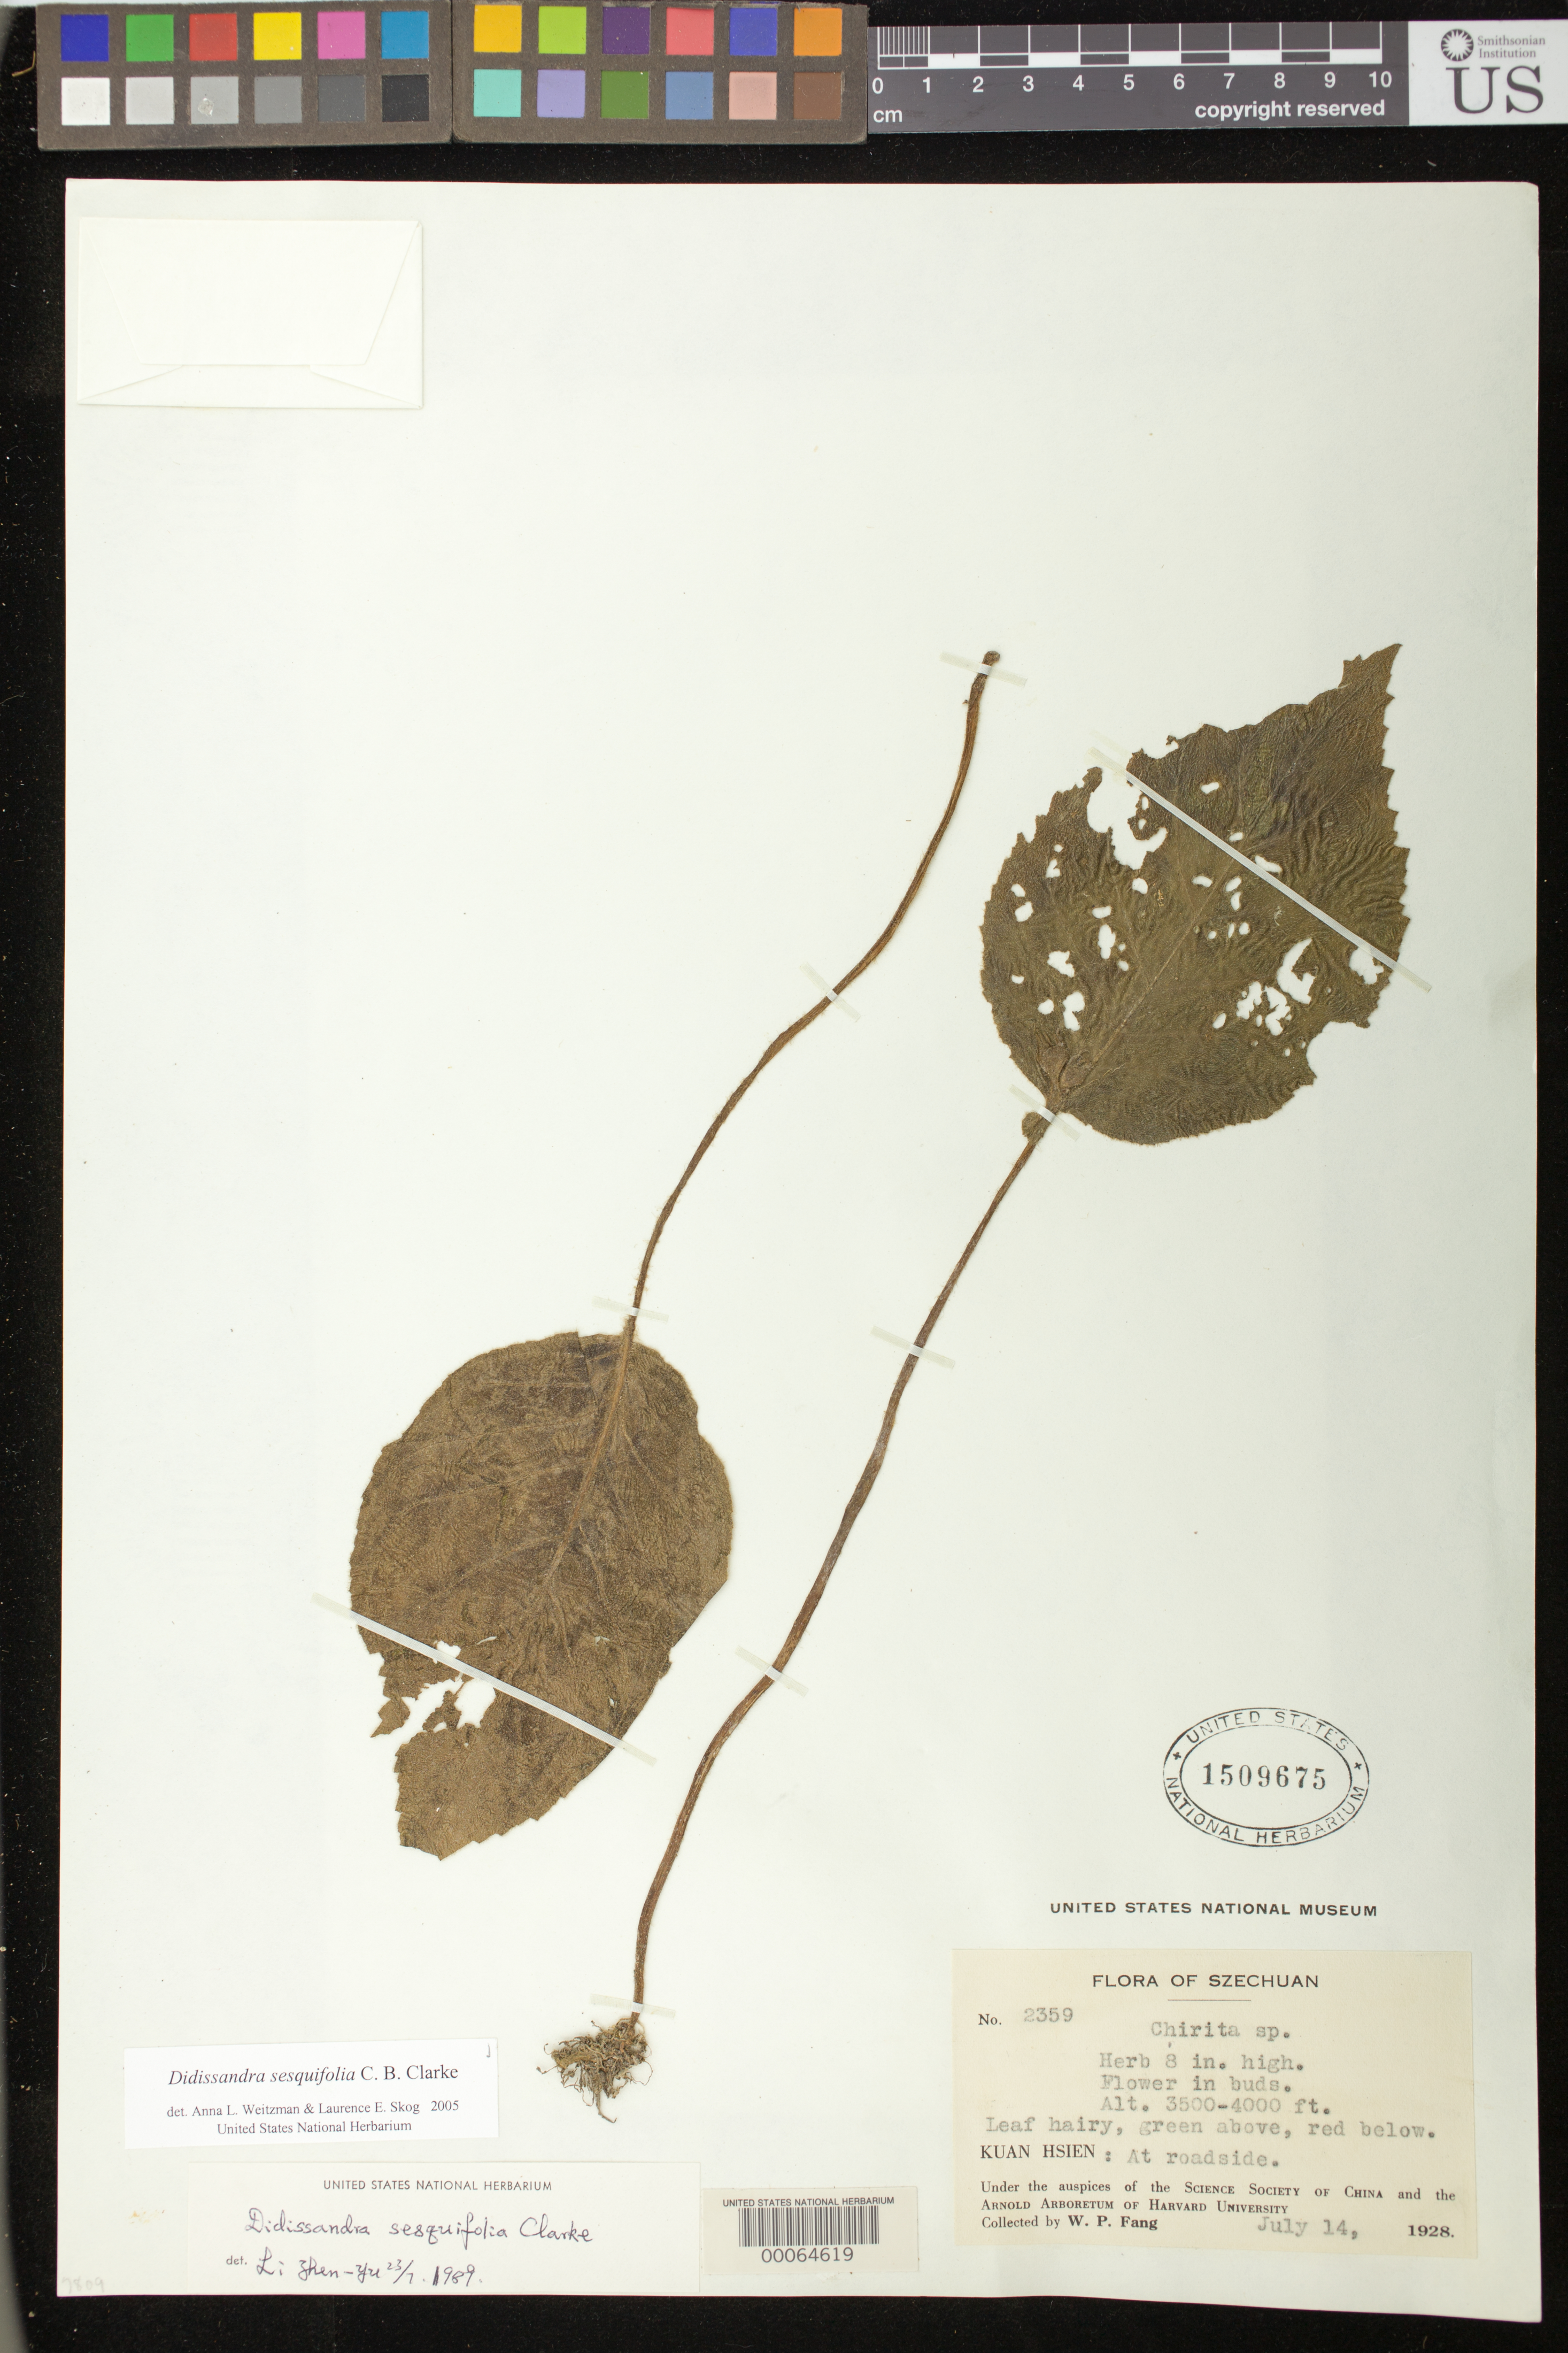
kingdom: Plantae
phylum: Tracheophyta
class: Magnoliopsida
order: Lamiales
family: Gesneriaceae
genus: Didissandra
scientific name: Didissandra sesquifolia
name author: C.B. Clarke in Hook.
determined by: Weitzman, A. L.; Skog, L. E.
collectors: W. P. Fang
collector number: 2359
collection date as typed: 14 Jul 1928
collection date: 1928-07-14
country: China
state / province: Sichuan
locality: Kuan Hsien: at roadside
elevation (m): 1067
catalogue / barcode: US 1509675